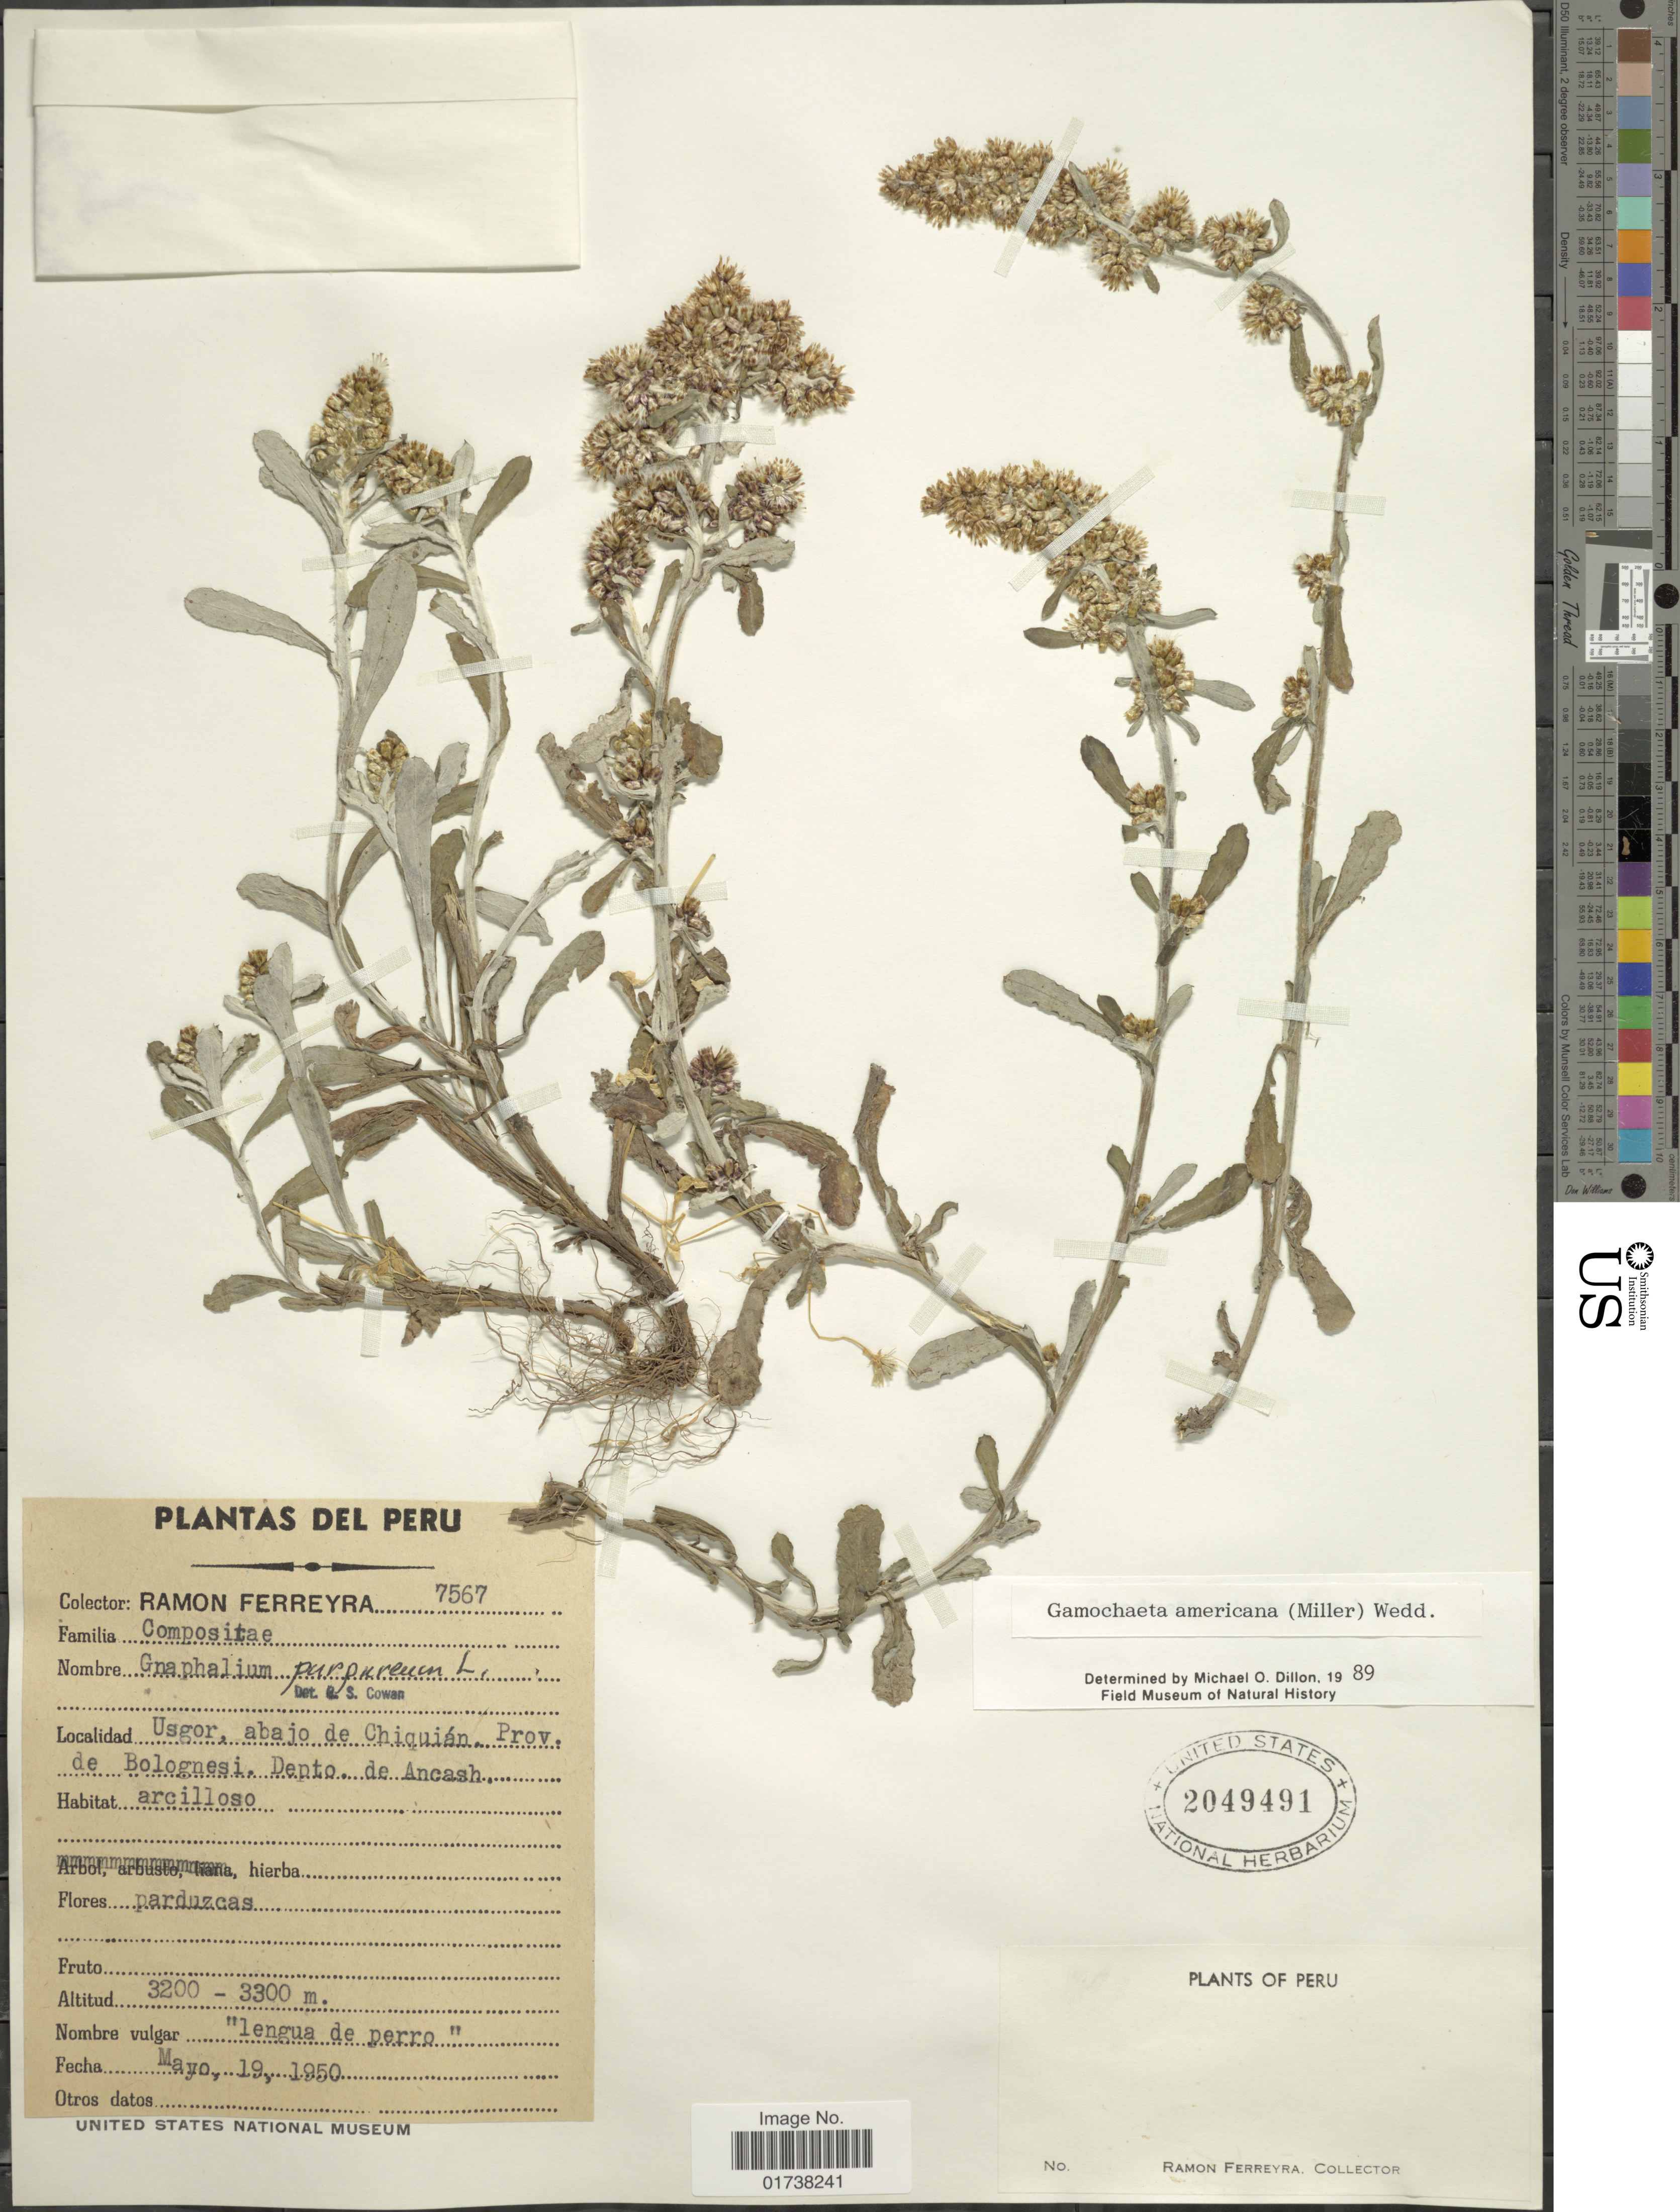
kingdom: Plantae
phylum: Tracheophyta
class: Magnoliopsida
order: Asterales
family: Asteraceae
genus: Gamochaeta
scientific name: Gamochaeta americana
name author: (Mill.) Wedd.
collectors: R. A. Ferreyra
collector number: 7567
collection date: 1950-05-19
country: Peru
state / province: Ancash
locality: Usgor, abajo de Chiquian. Prov. de Bolognesi, Depto. de Ancash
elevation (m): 3200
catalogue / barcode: US 2049491